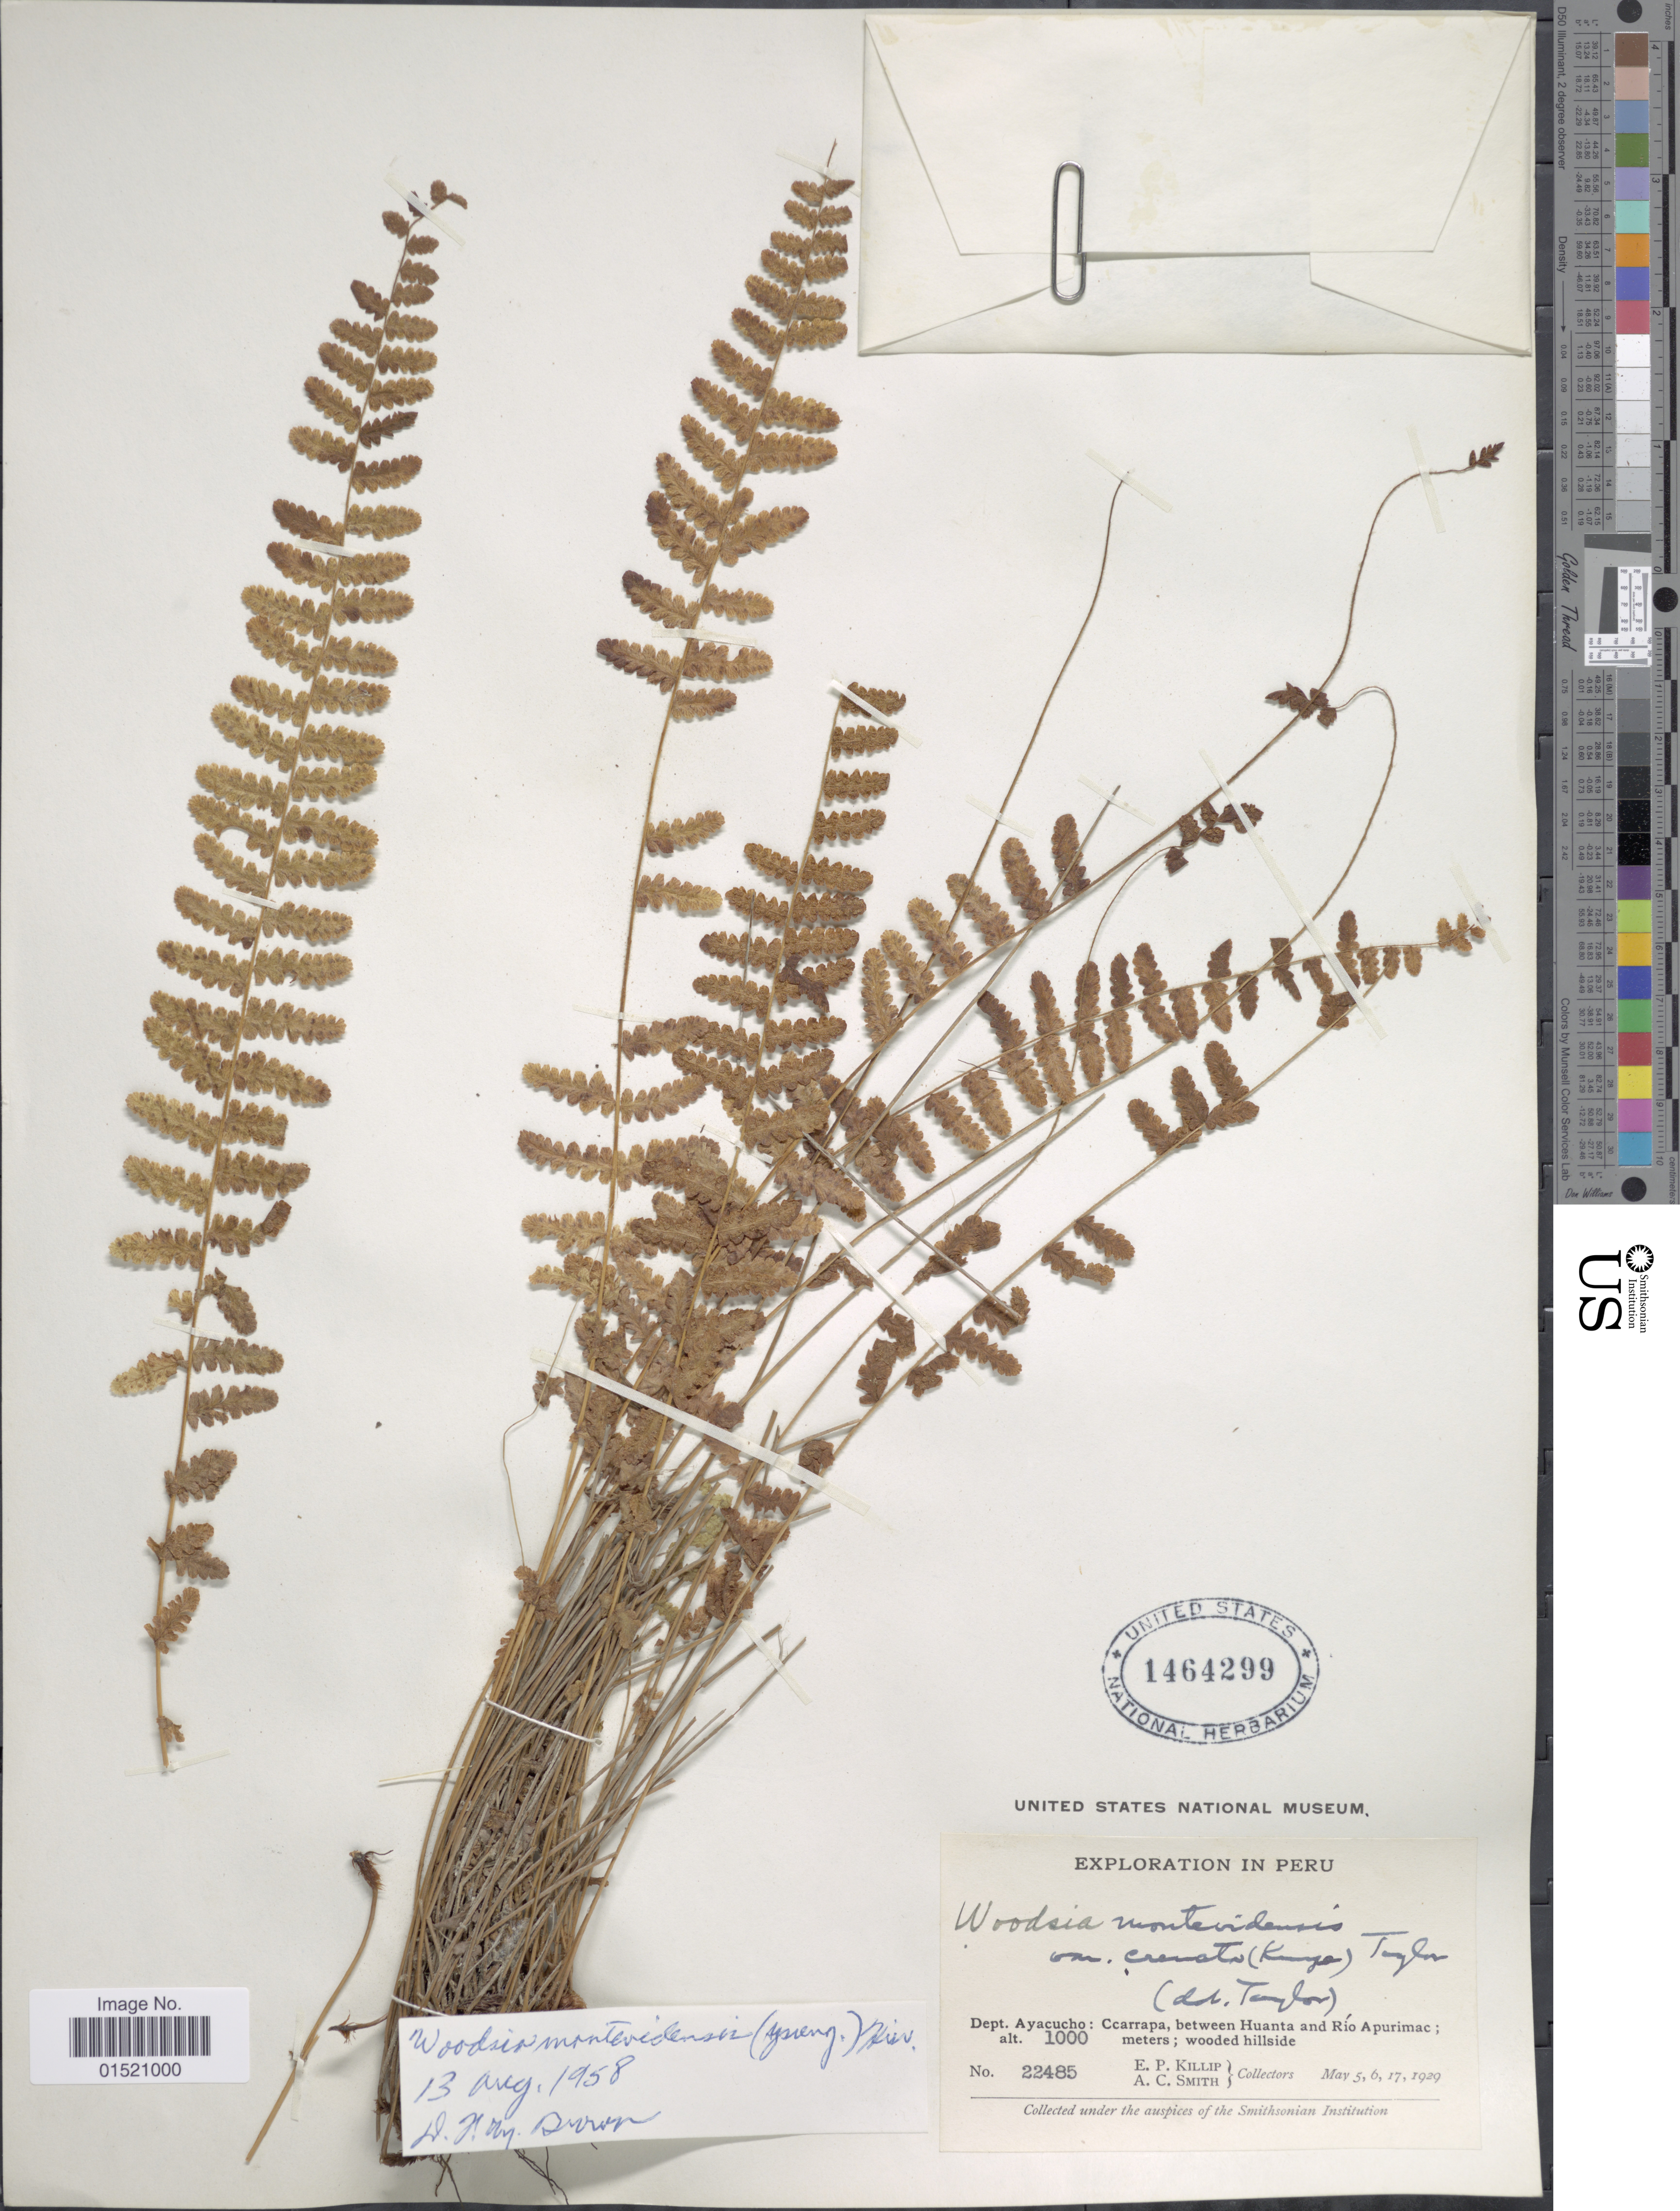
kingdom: Plantae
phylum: Tracheophyta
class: Polypodiopsida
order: Polypodiales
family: Woodsiaceae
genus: Woodsia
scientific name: Woodsia montevidensis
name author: (Spreng.) Hieron.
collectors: E. P. Killip & A. C. Smith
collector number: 22485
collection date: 1929-05-05/1929-05-17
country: Peru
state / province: Ayacucho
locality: Dept. Ayacucho: Ccarrapa, between Huanta and Río Apurimac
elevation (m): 1000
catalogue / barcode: US 1464299